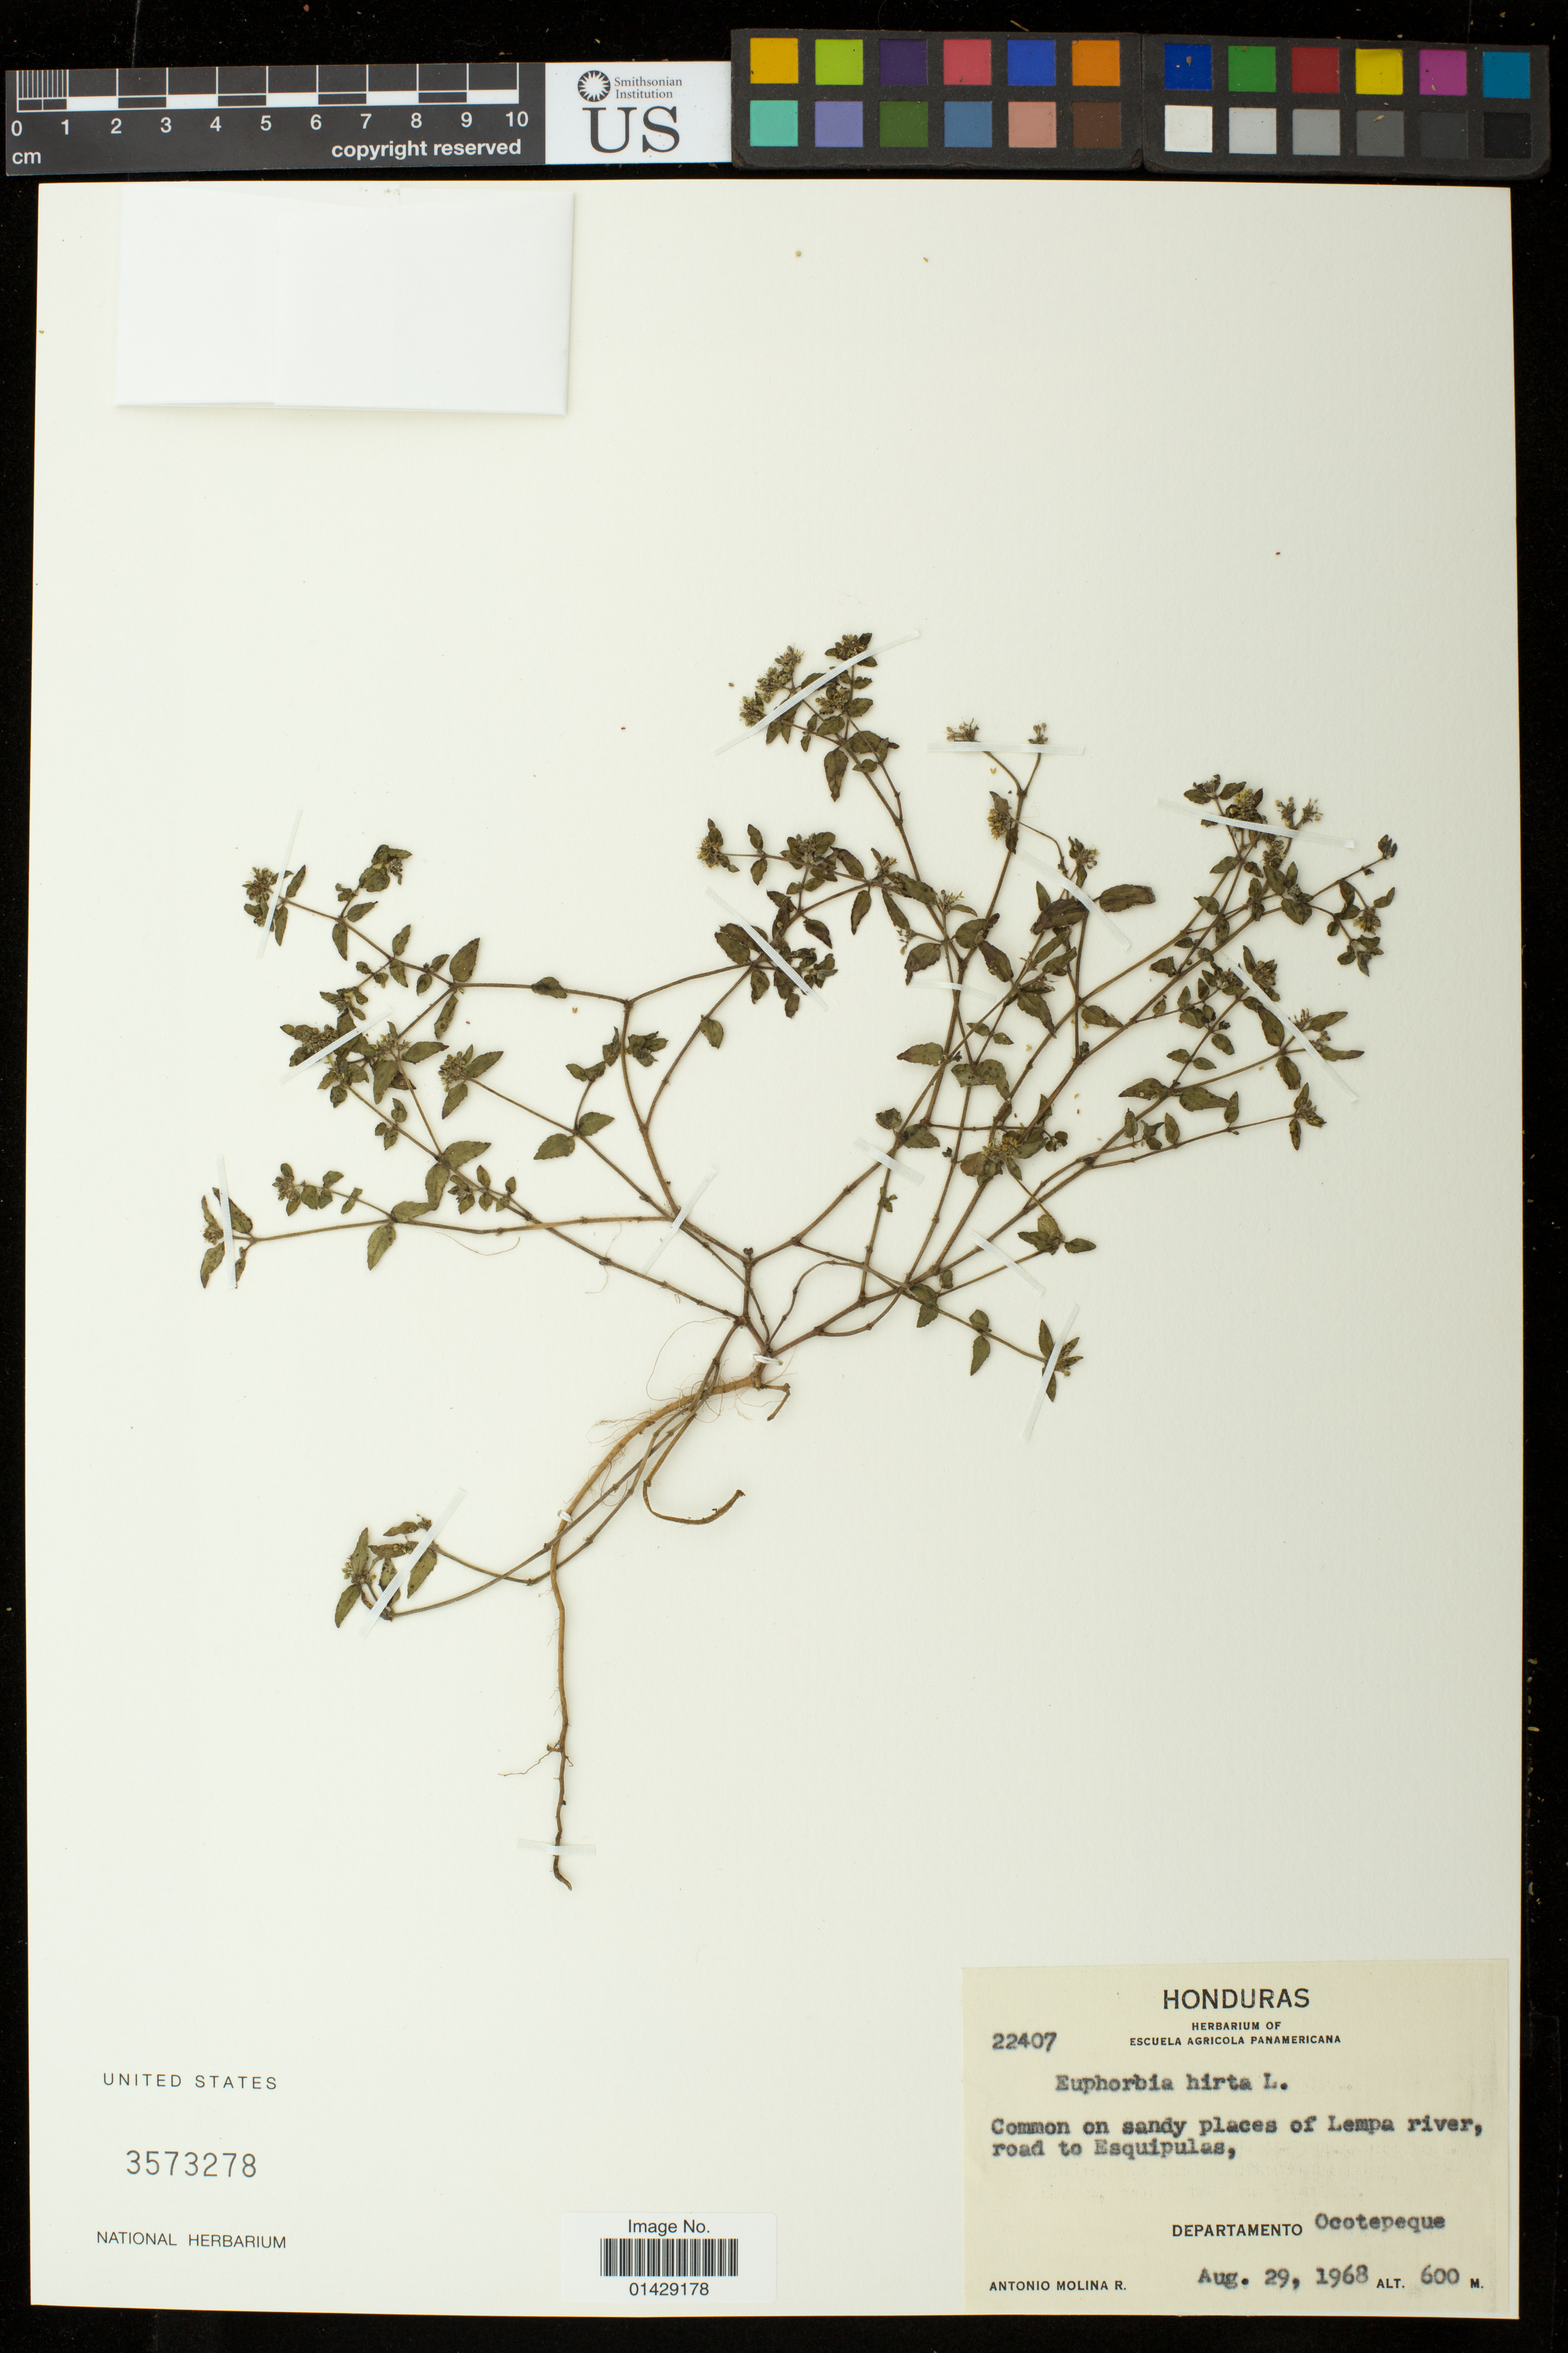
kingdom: Plantae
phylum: Tracheophyta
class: Magnoliopsida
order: Malpighiales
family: Euphorbiaceae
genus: Euphorbia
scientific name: Euphorbia hirta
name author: L.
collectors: A. Molina R.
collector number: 22407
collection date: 1968-08-29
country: Honduras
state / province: Ocotepeque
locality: Lempa river, road to Esquipulas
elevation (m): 600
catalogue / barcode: US 3573278